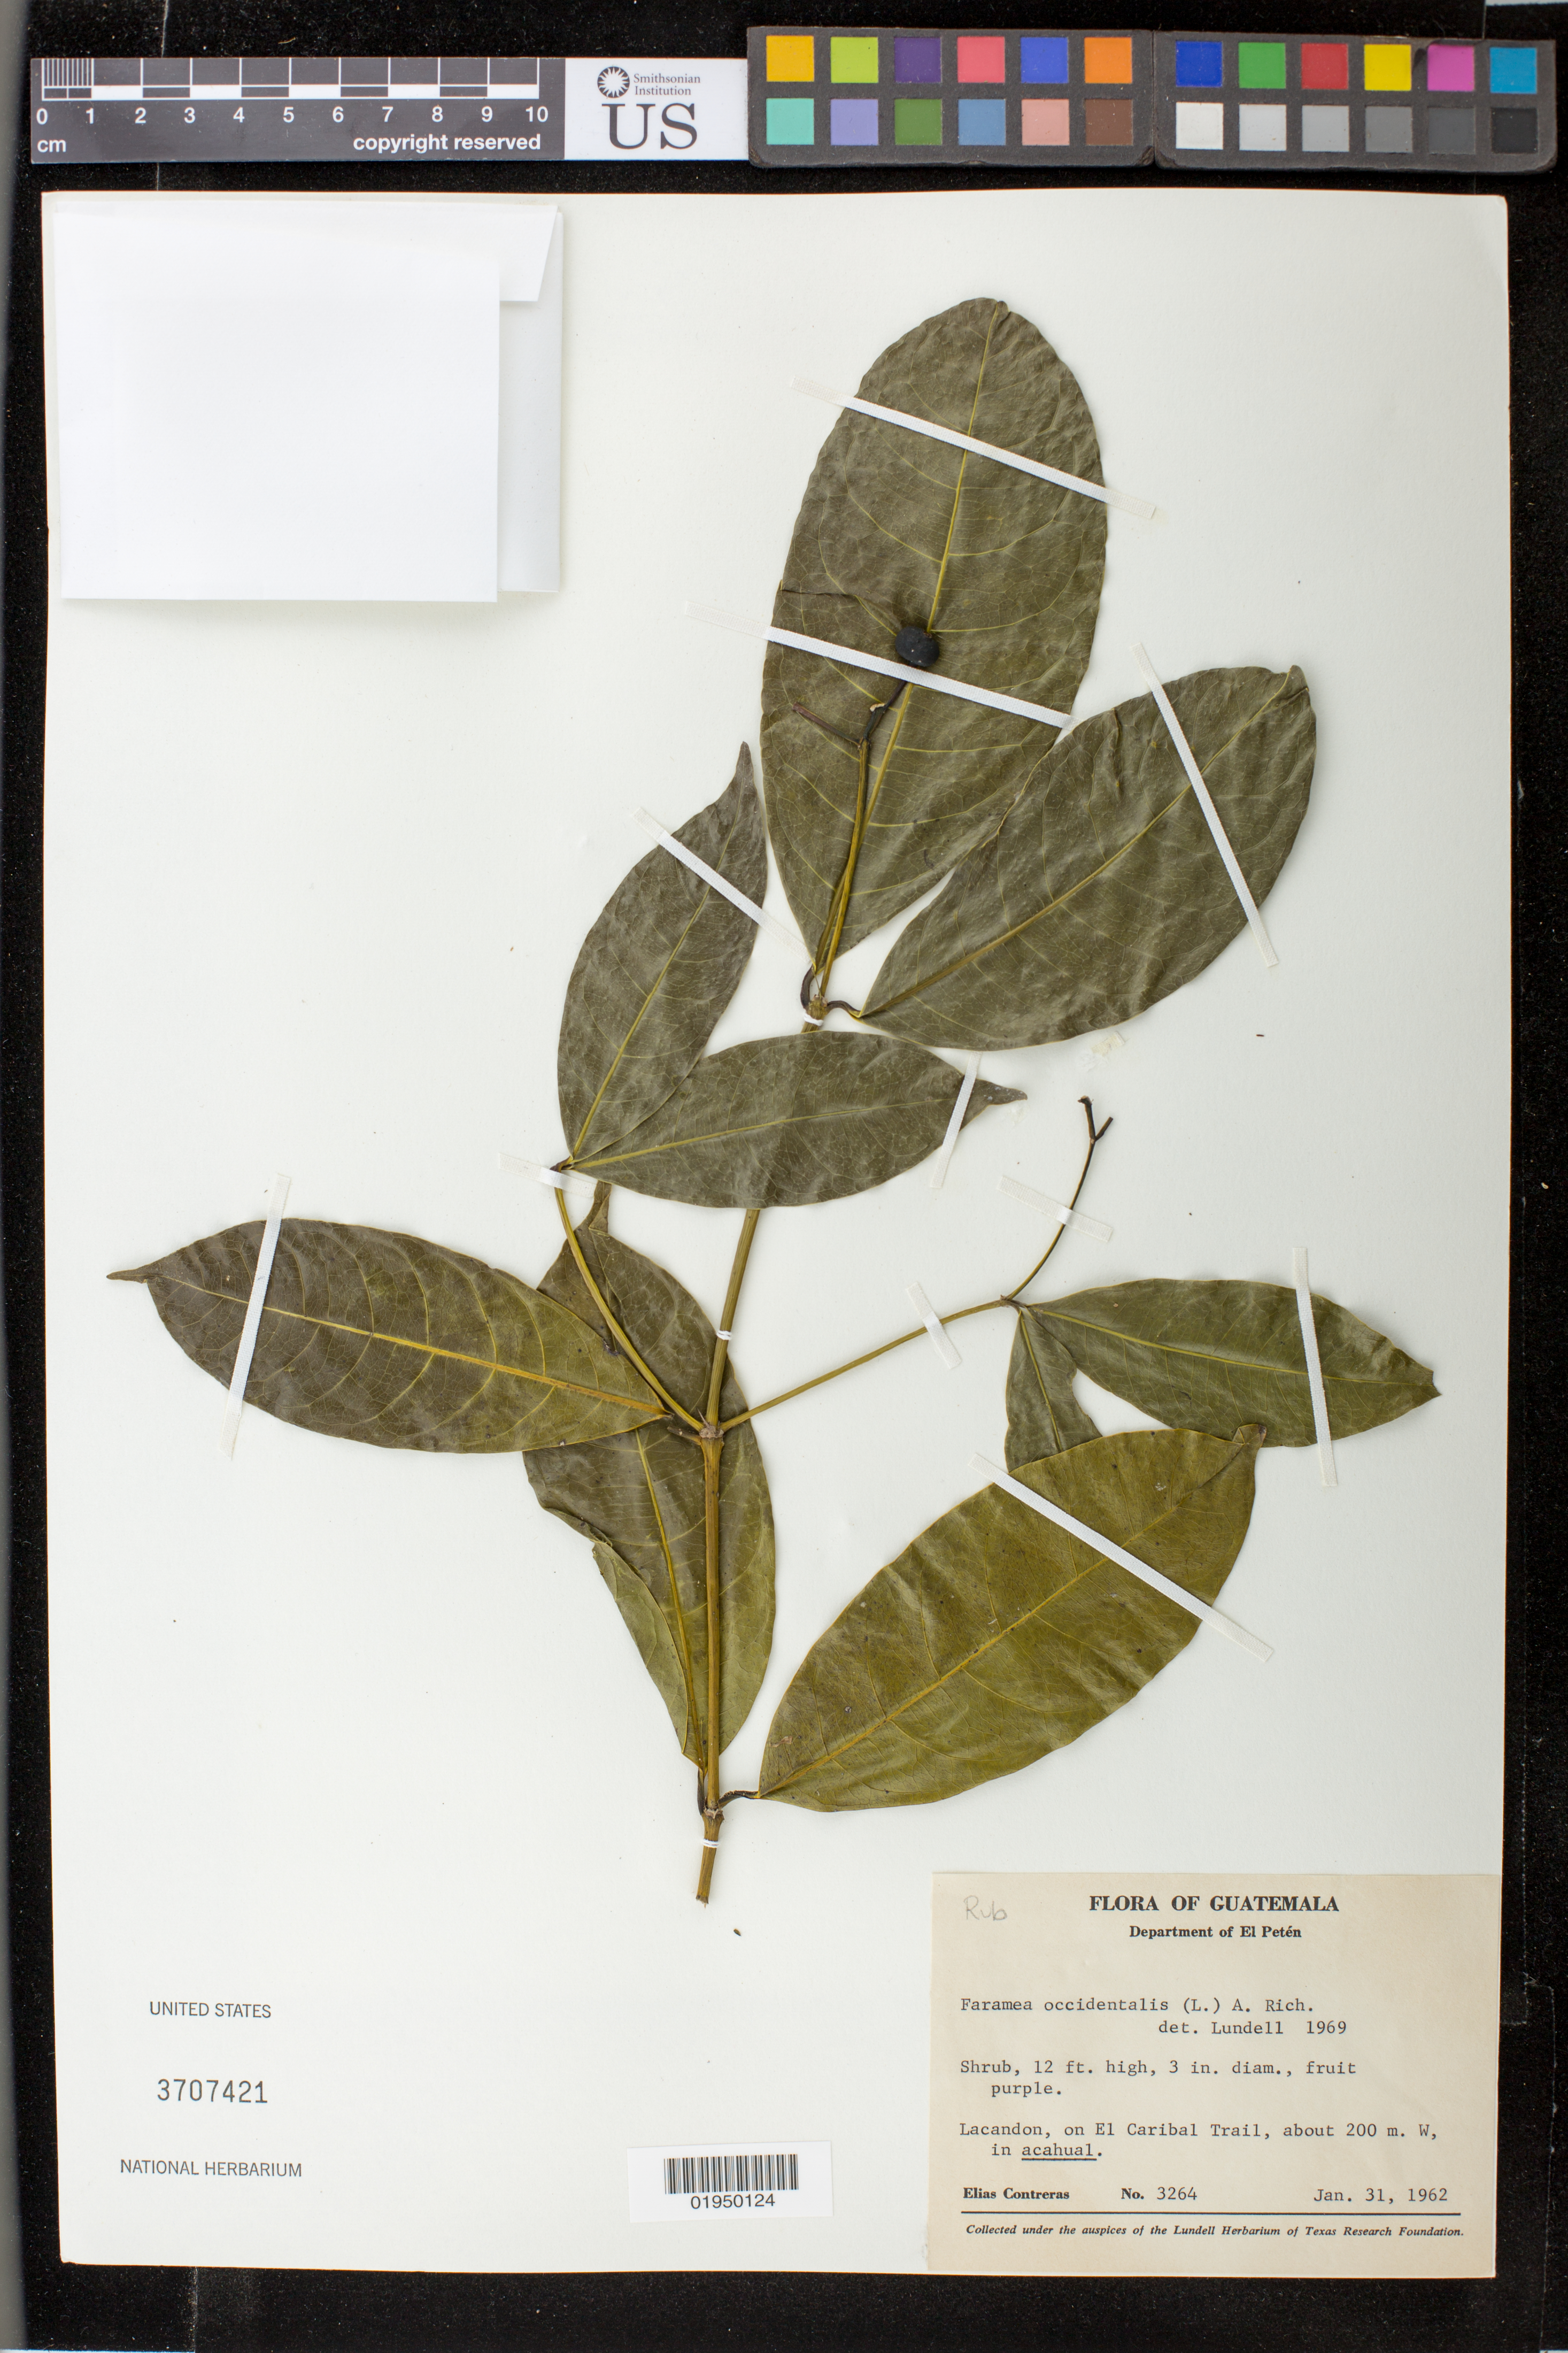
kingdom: Plantae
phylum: Tracheophyta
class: Magnoliopsida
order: Gentianales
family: Rubiaceae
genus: Faramea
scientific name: Faramea occidentalis subsp. occidentalis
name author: (L.) A. Rich.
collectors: E. Contreras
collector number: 3264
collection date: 1962-01-31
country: Guatemala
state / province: El Petén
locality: Lacandon, on El Caribal Trail, about 22 m. W, in acahual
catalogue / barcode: US 3707421